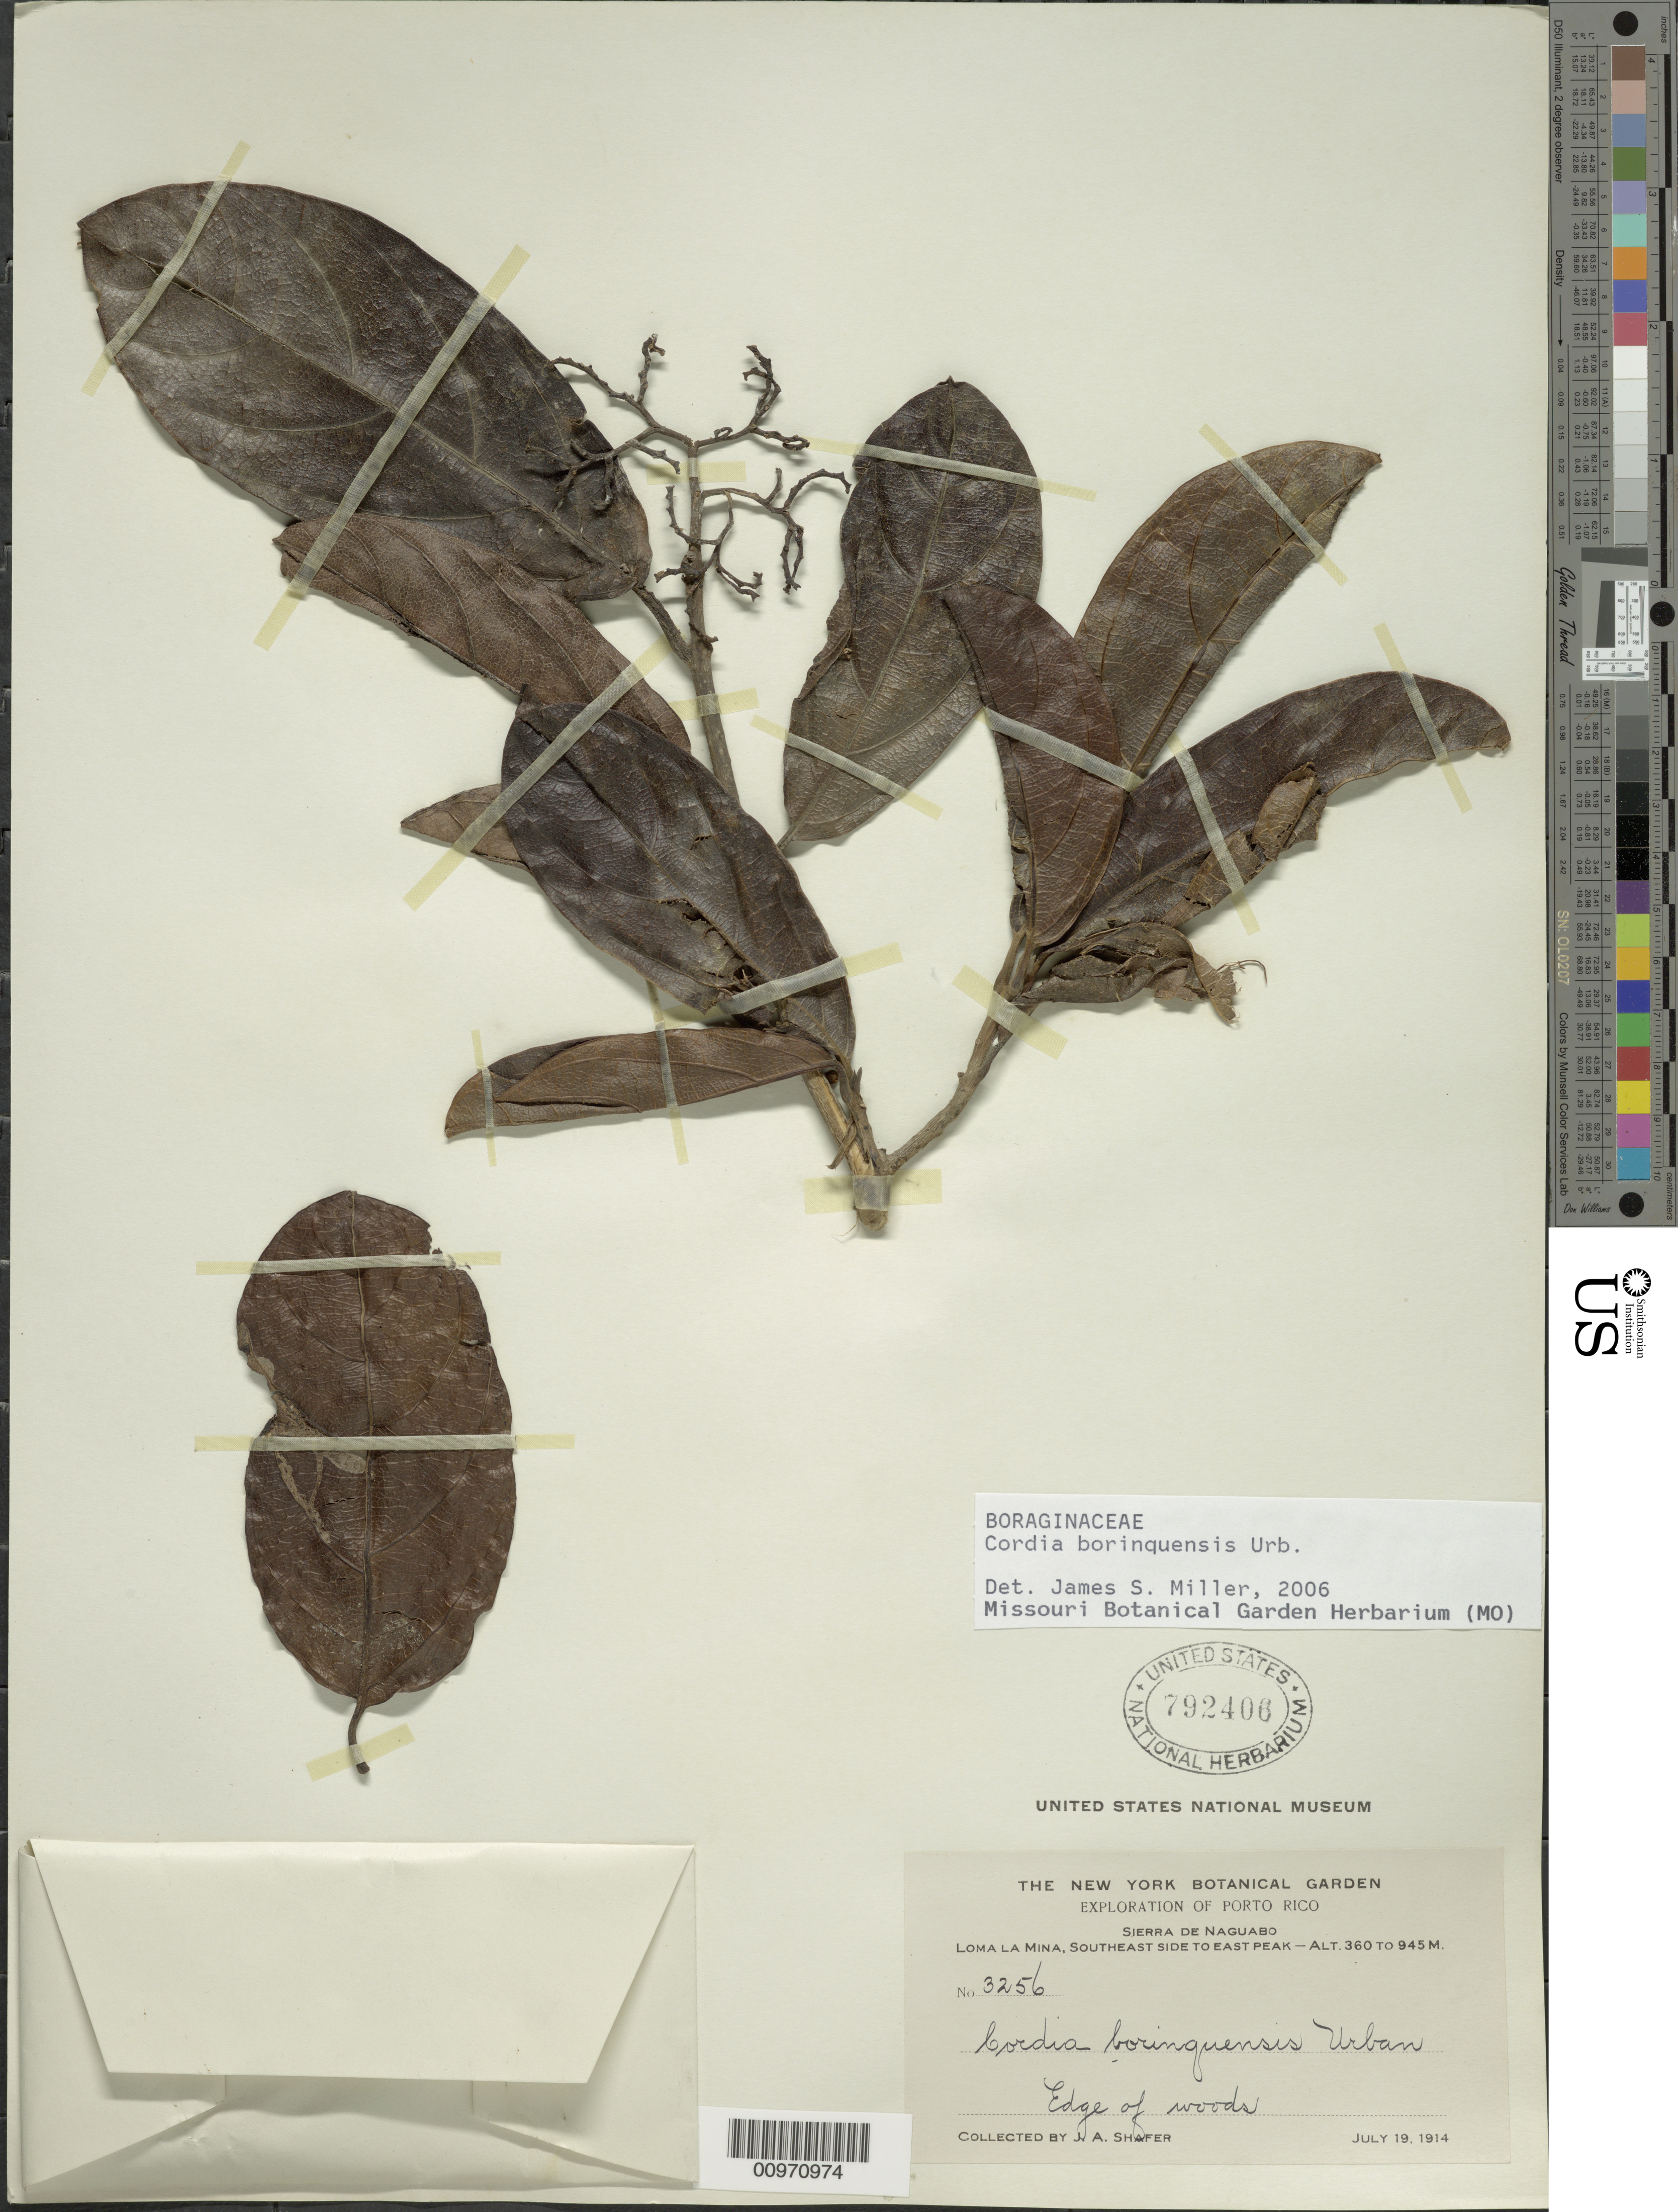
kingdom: Plantae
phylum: Tracheophyta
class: Magnoliopsida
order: Boraginales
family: Cordiaceae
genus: Cordia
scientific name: Cordia borinquensis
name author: Urb.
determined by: Miller, James S., (MO), Missouri Botanical Garden (UNITED STATES)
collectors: J. A. Shafer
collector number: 3256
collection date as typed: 19 Jul 1914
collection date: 1914-07-19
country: Puerto Rico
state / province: Naguabo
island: Puerto Rico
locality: Sierra de Naguabo, Loma La Mina, southeast side to east peak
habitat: Edge of woods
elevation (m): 360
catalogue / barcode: US 792406